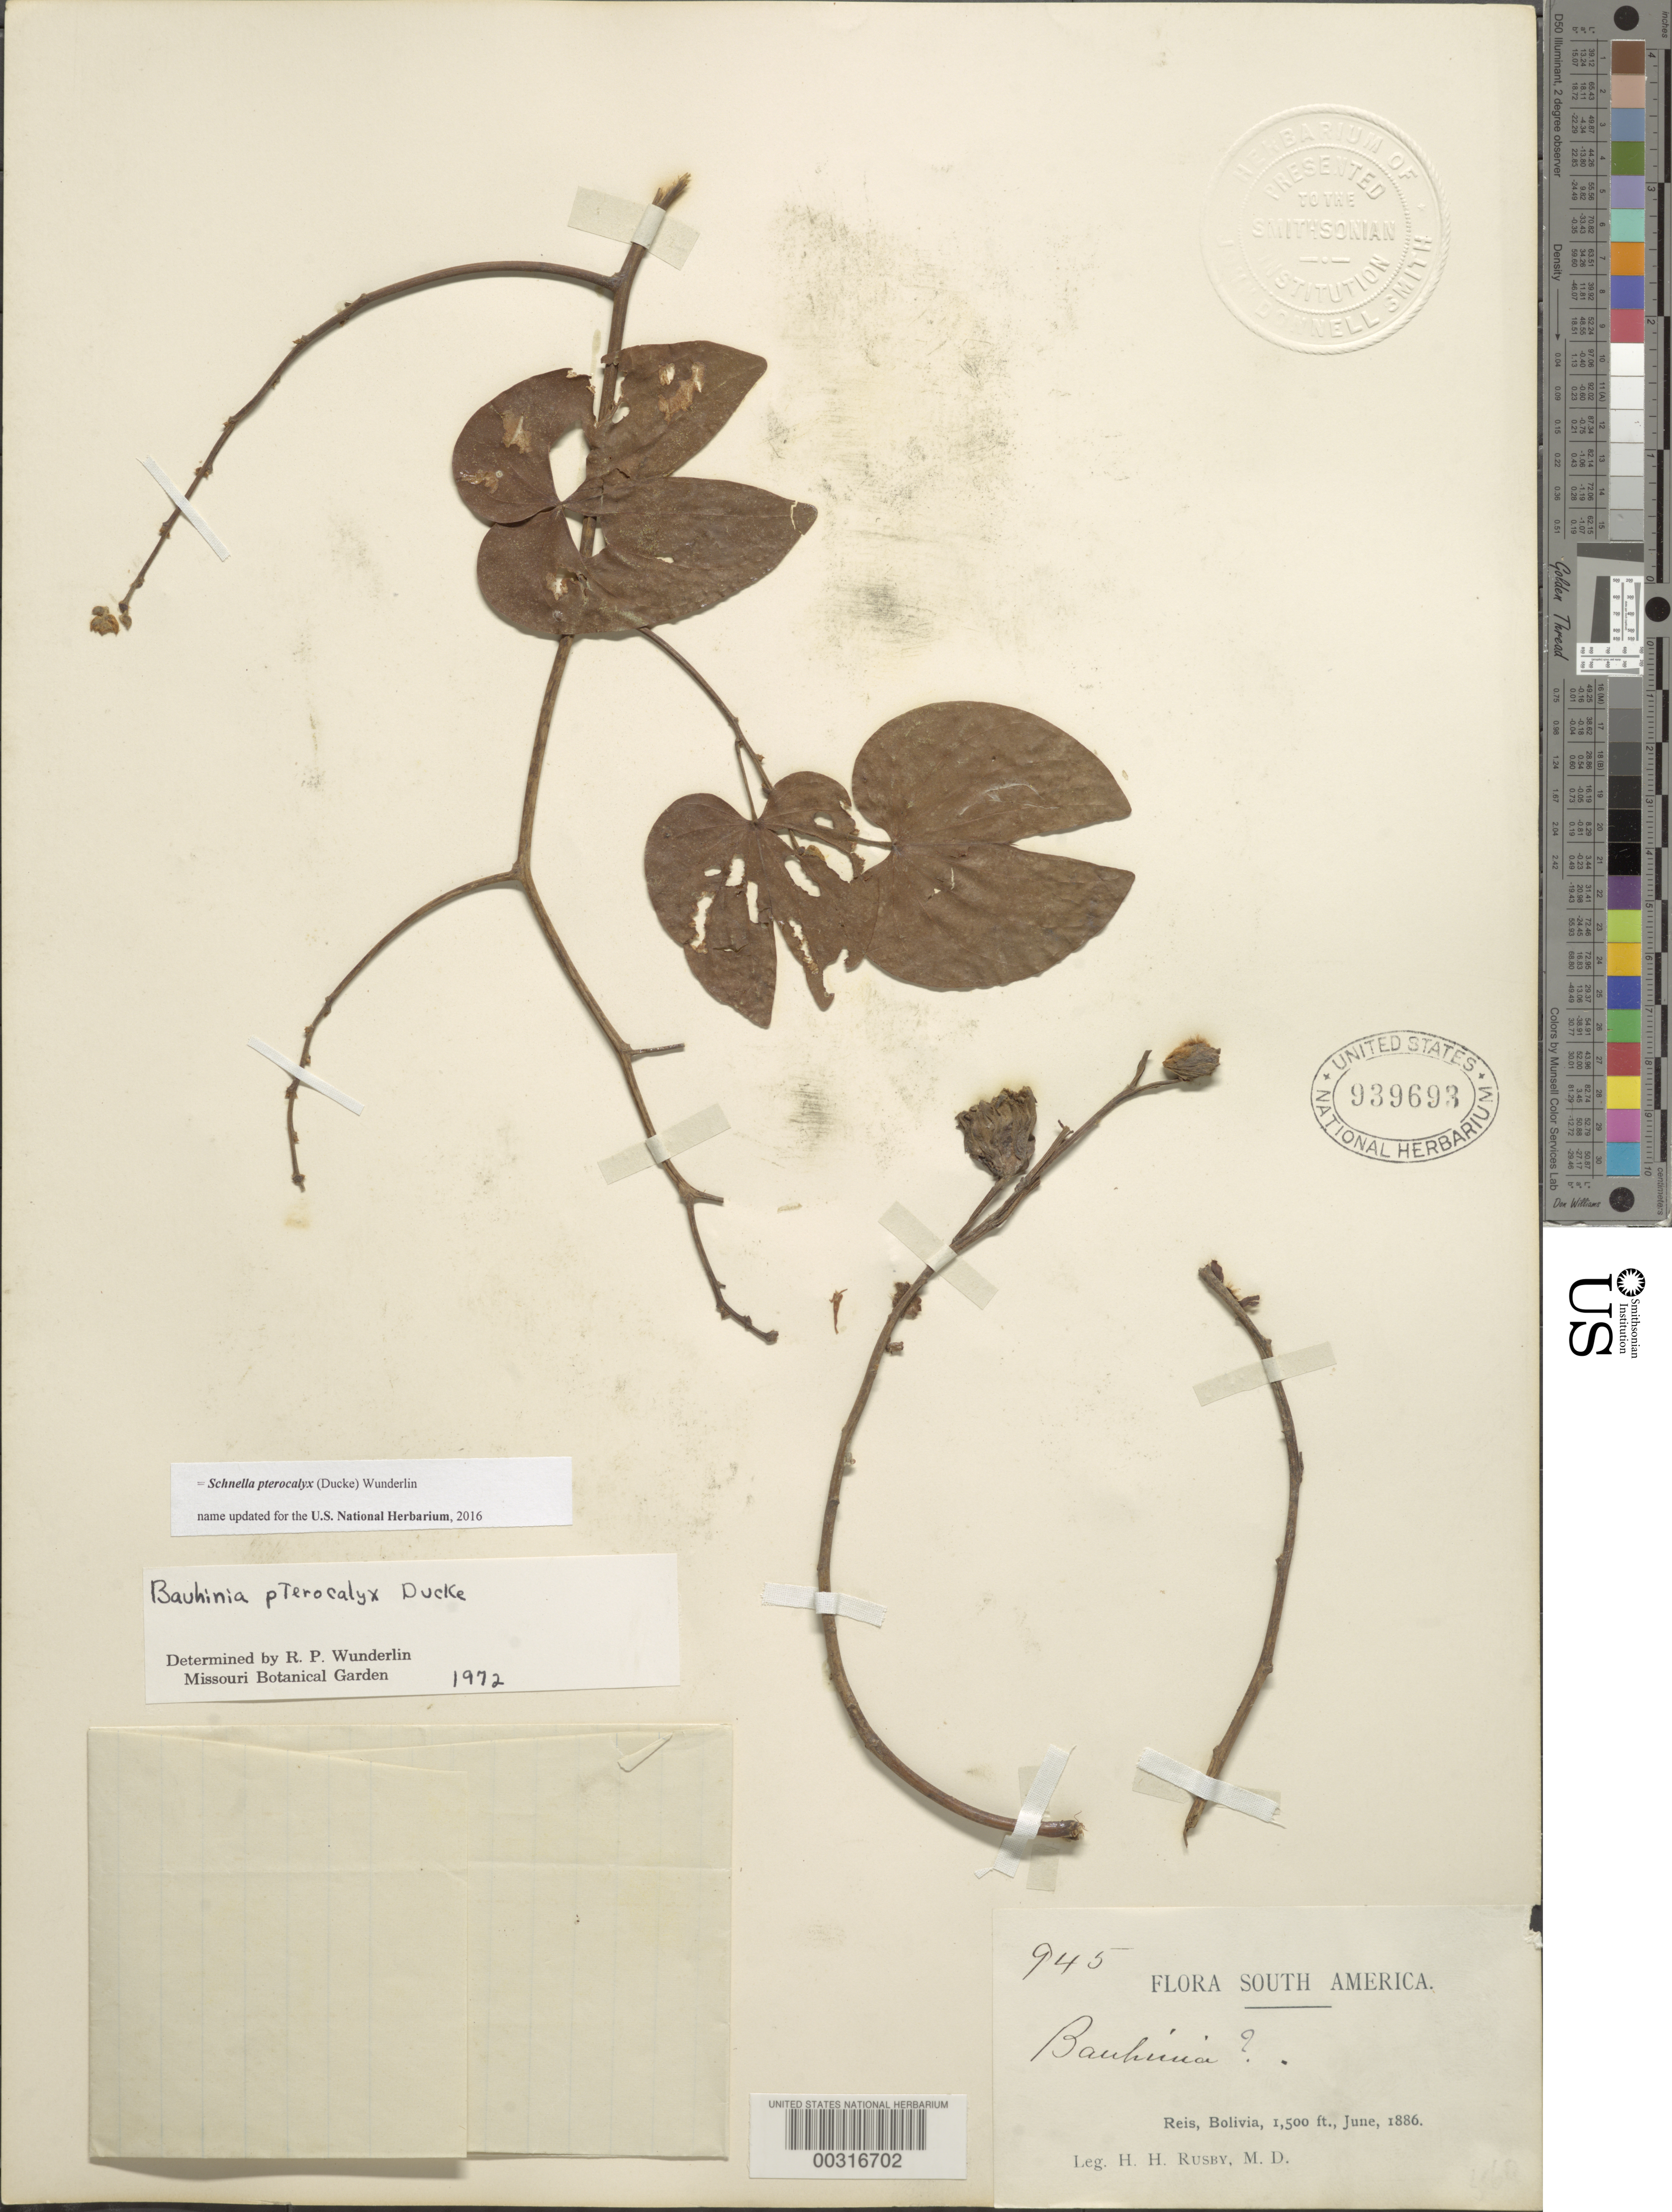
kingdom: Plantae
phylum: Tracheophyta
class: Magnoliopsida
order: Fabales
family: Fabaceae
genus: Schnella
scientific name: Schnella pterocalyx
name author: (Ducke) Wunderlin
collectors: H. H. Rusby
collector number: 945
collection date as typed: June, 1886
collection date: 1886-06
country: Bolivia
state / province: Pando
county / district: Nicolas Suarez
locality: Reis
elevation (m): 457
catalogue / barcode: US 939693